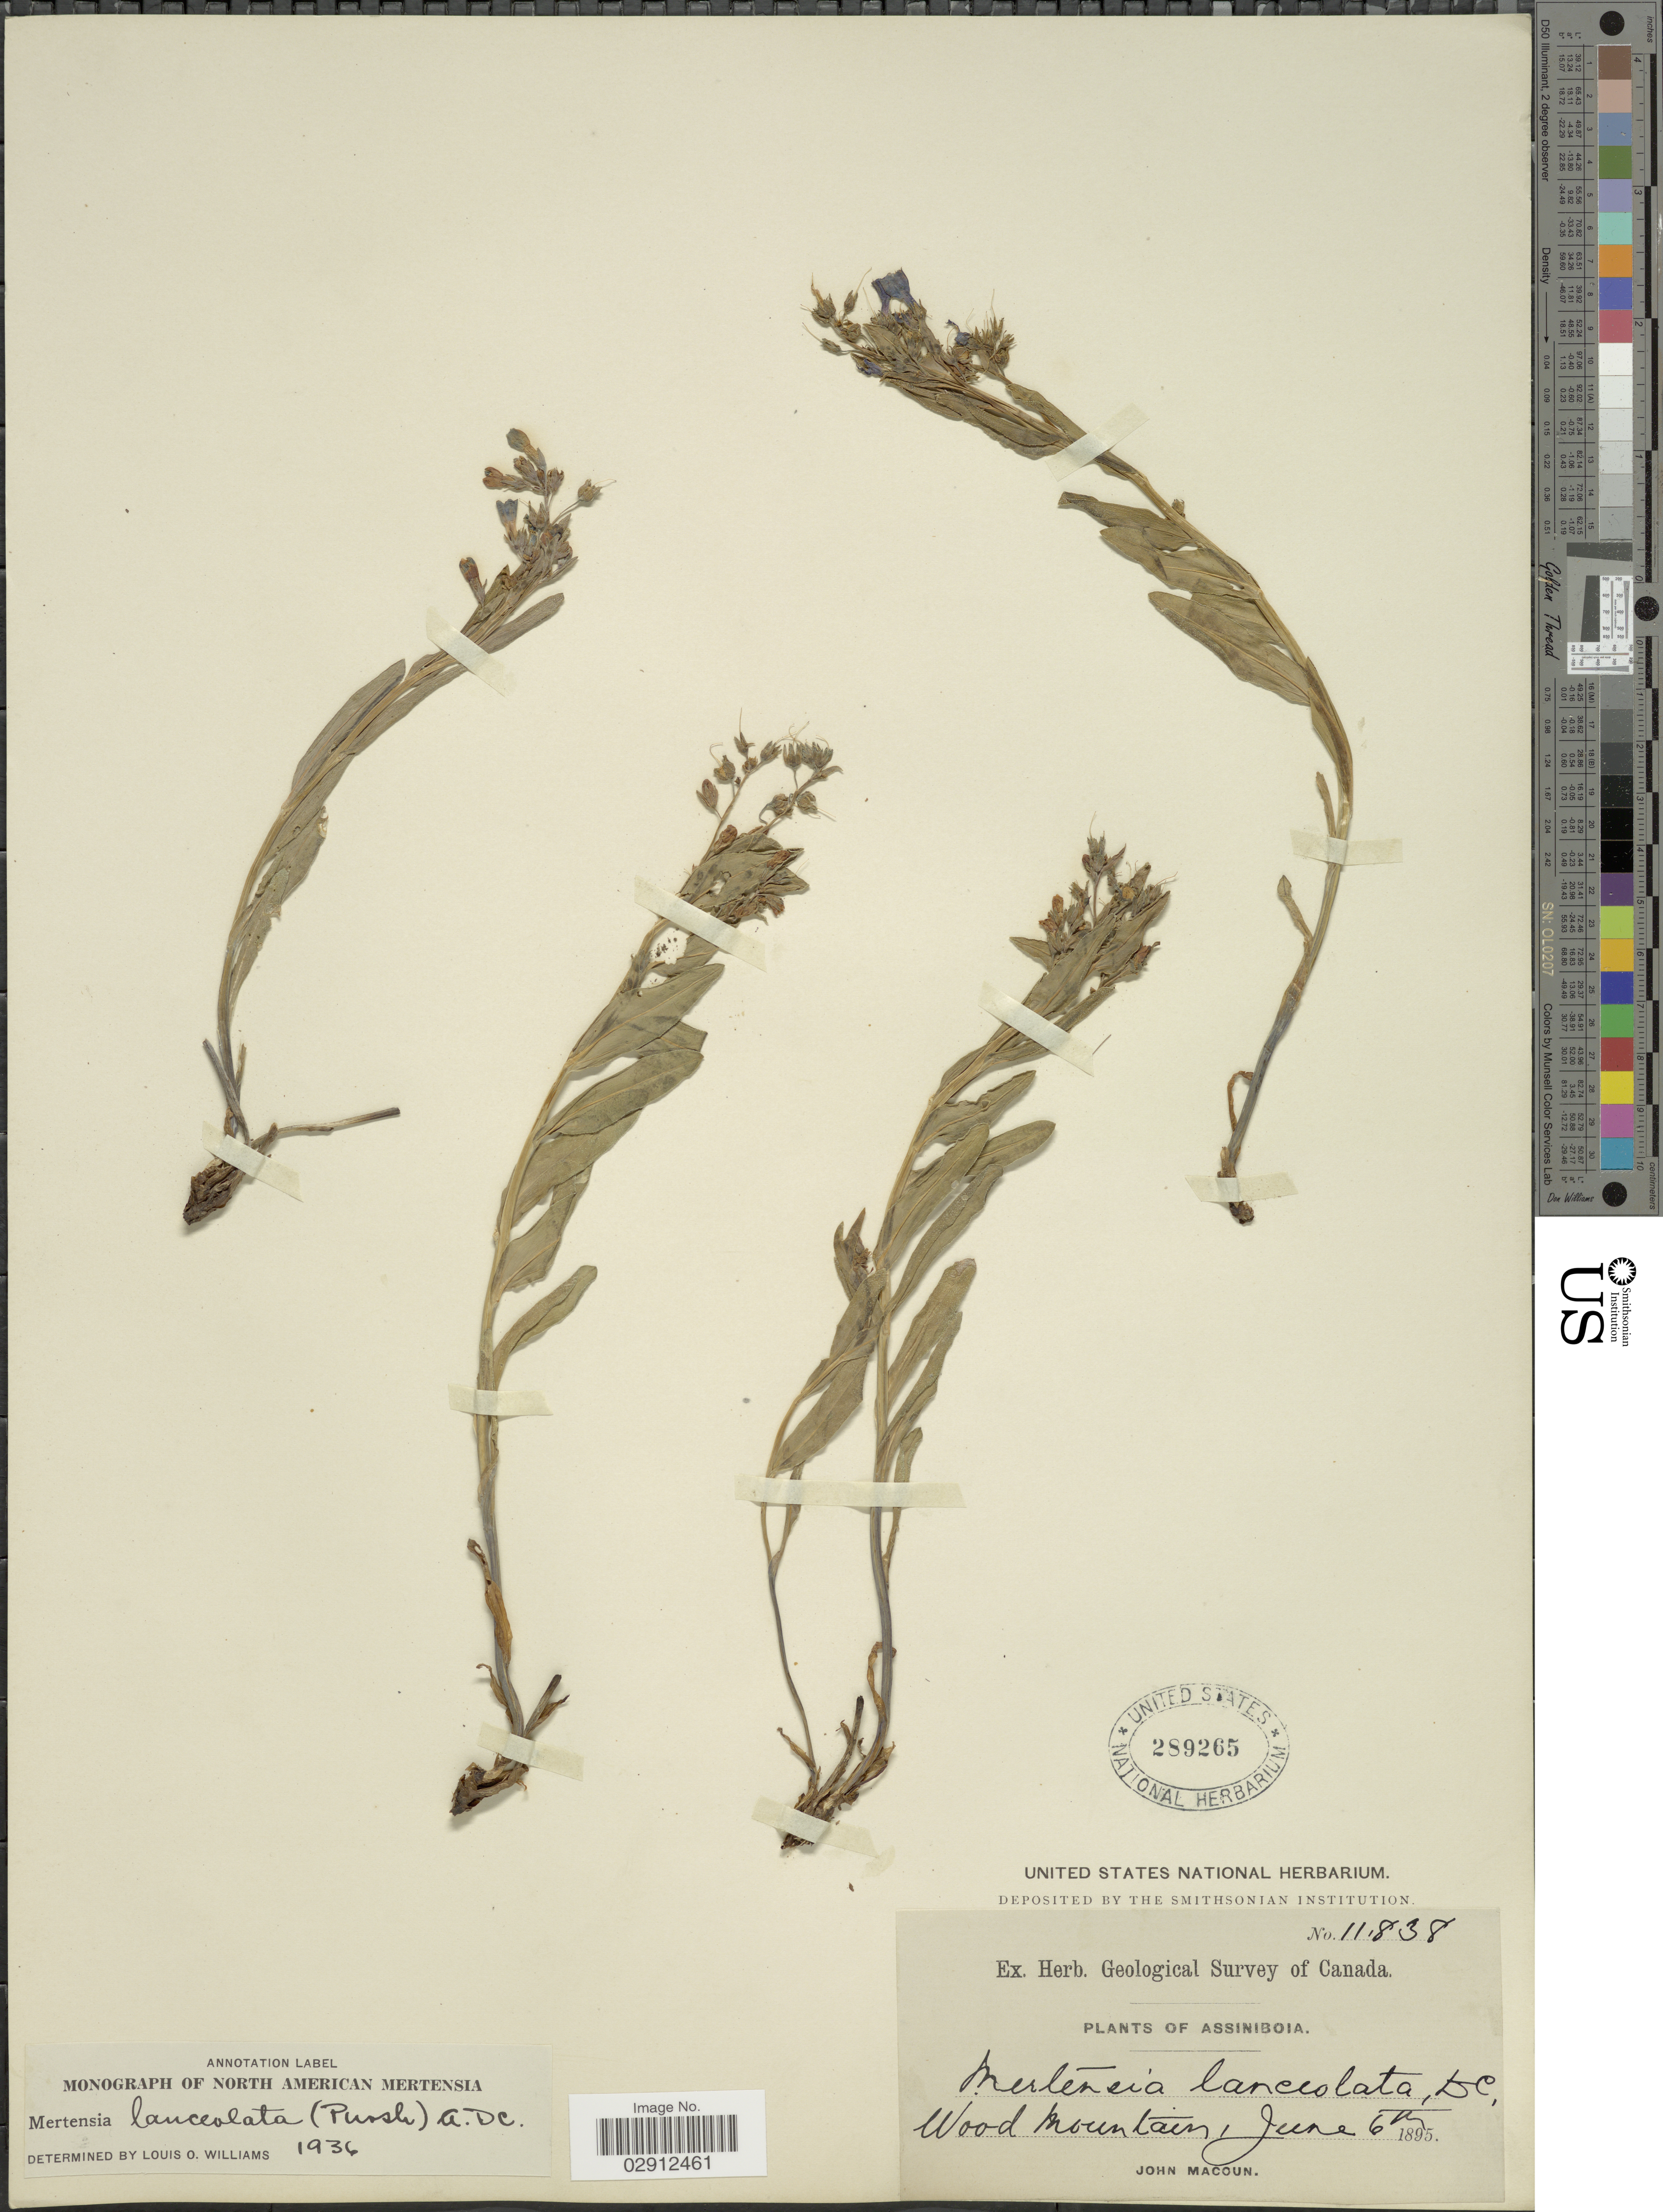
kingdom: Plantae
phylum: Tracheophyta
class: Magnoliopsida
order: Boraginales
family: Boraginaceae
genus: Mertensia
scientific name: Mertensia lanceolata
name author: (Pursh) DC. ex A. DC.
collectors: J. Macoun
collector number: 11838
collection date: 1895-06-06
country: Canada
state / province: Saskatchewan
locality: Assiniboia, Wood Mountain.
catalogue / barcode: US 289265